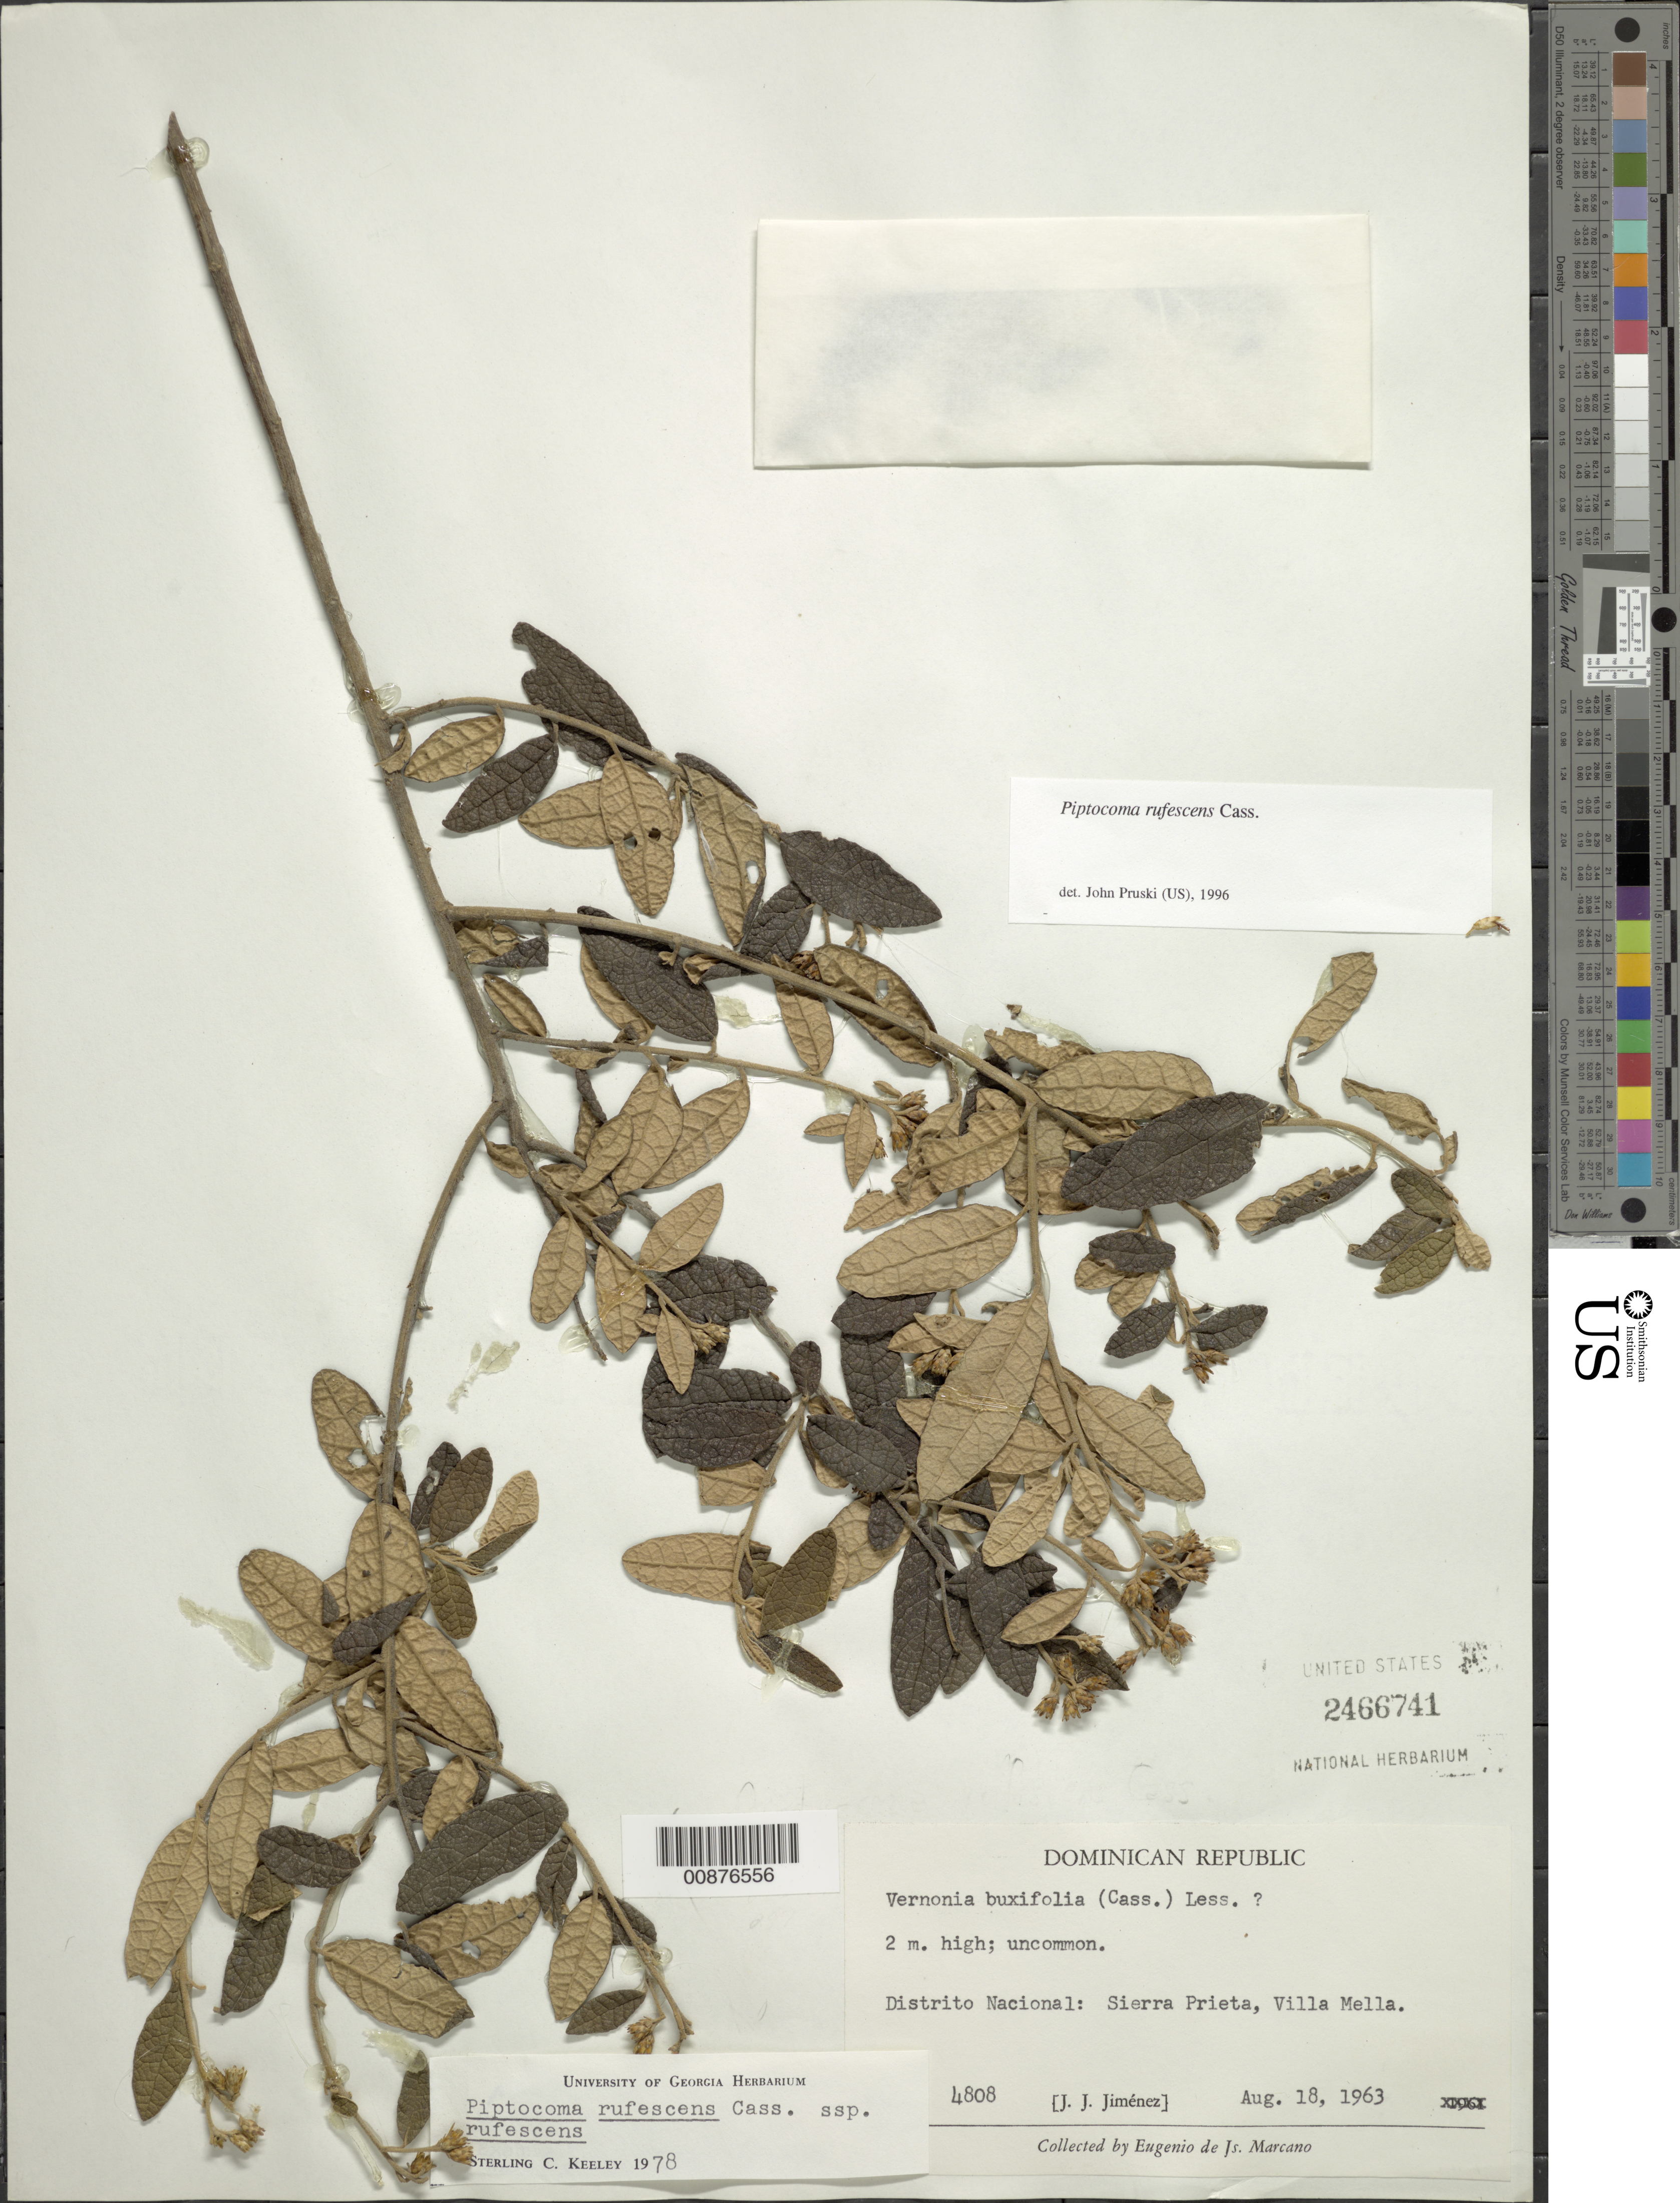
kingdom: Plantae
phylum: Tracheophyta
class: Magnoliopsida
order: Asterales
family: Asteraceae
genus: Piptocoma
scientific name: Piptocoma rufescens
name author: Cass.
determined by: Pruski, J. F.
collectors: E. J. Marcano F. & J. J. Jiménez Almonte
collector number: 4808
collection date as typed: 18 Aug 1963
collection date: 1963-08-18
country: Dominican Republic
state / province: Distrito Nacional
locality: Sierra Prieta, Villa Mella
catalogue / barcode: US 2466741